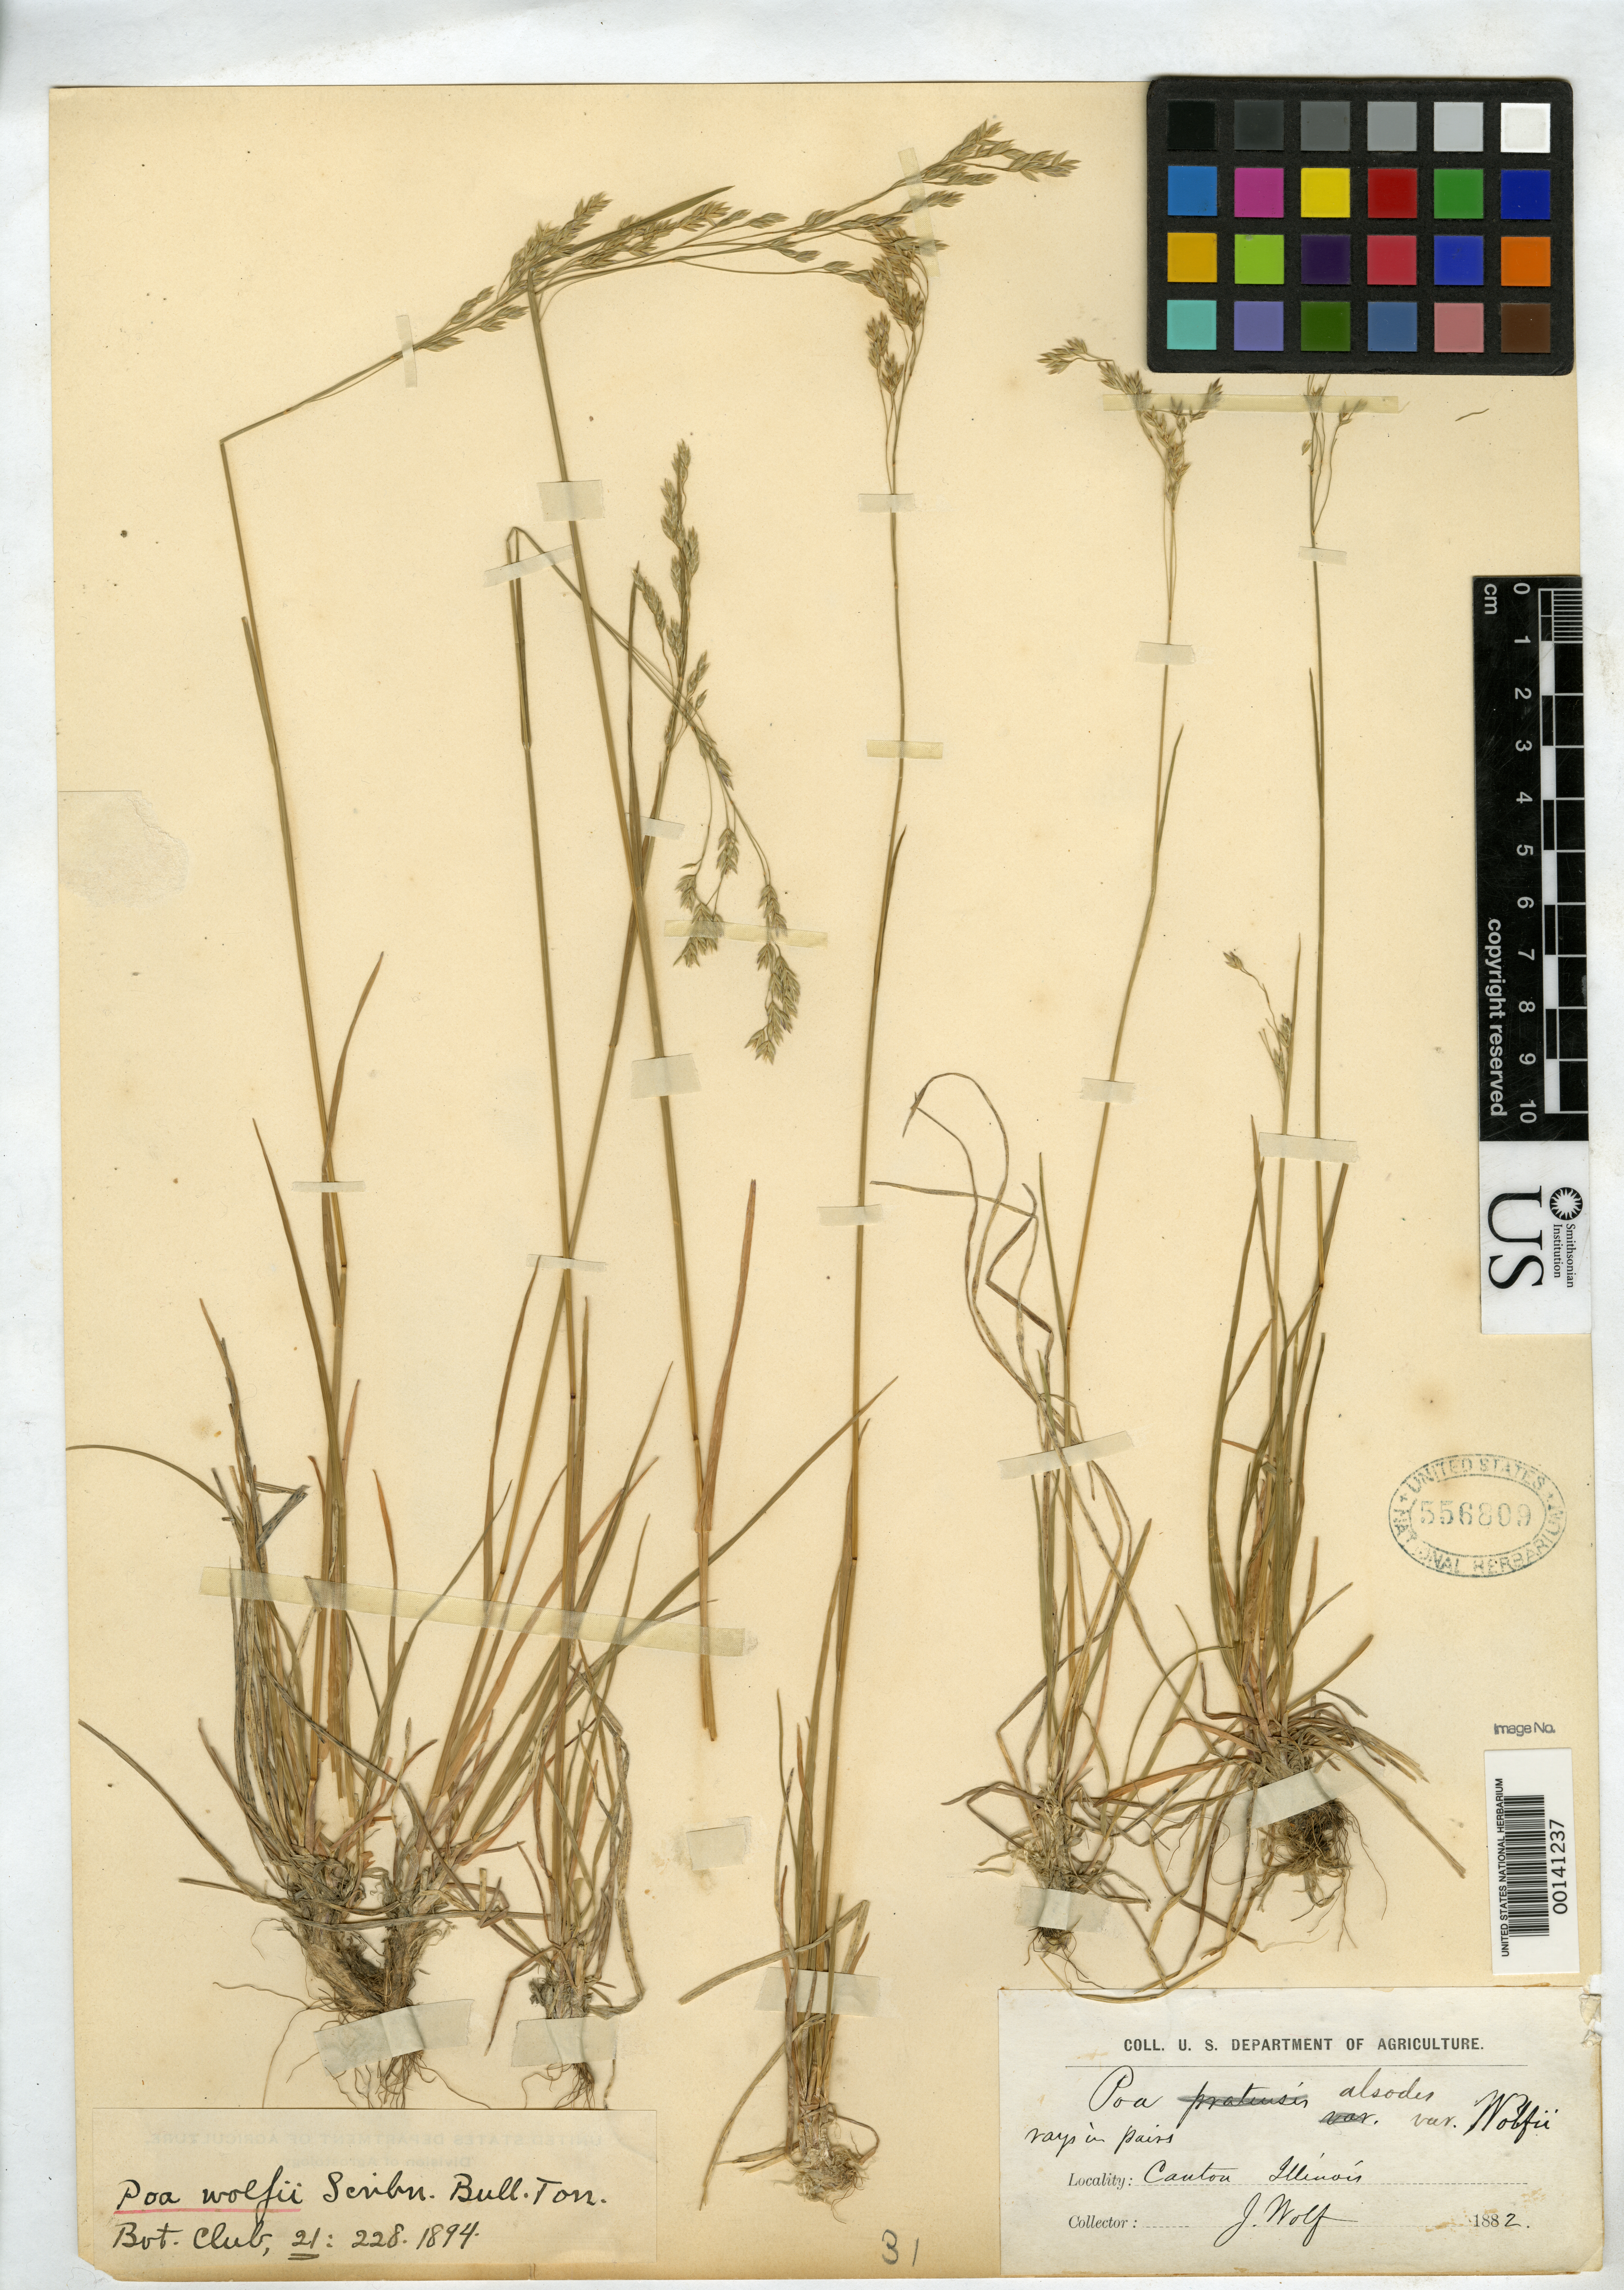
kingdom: Plantae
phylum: Tracheophyta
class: Liliopsida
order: Poales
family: Poaceae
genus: Poa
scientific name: Poa wolfii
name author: Scribn.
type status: Holotype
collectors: J. Wolfe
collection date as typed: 1882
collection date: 1882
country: United States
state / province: Illinois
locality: Canton.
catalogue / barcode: US 556809